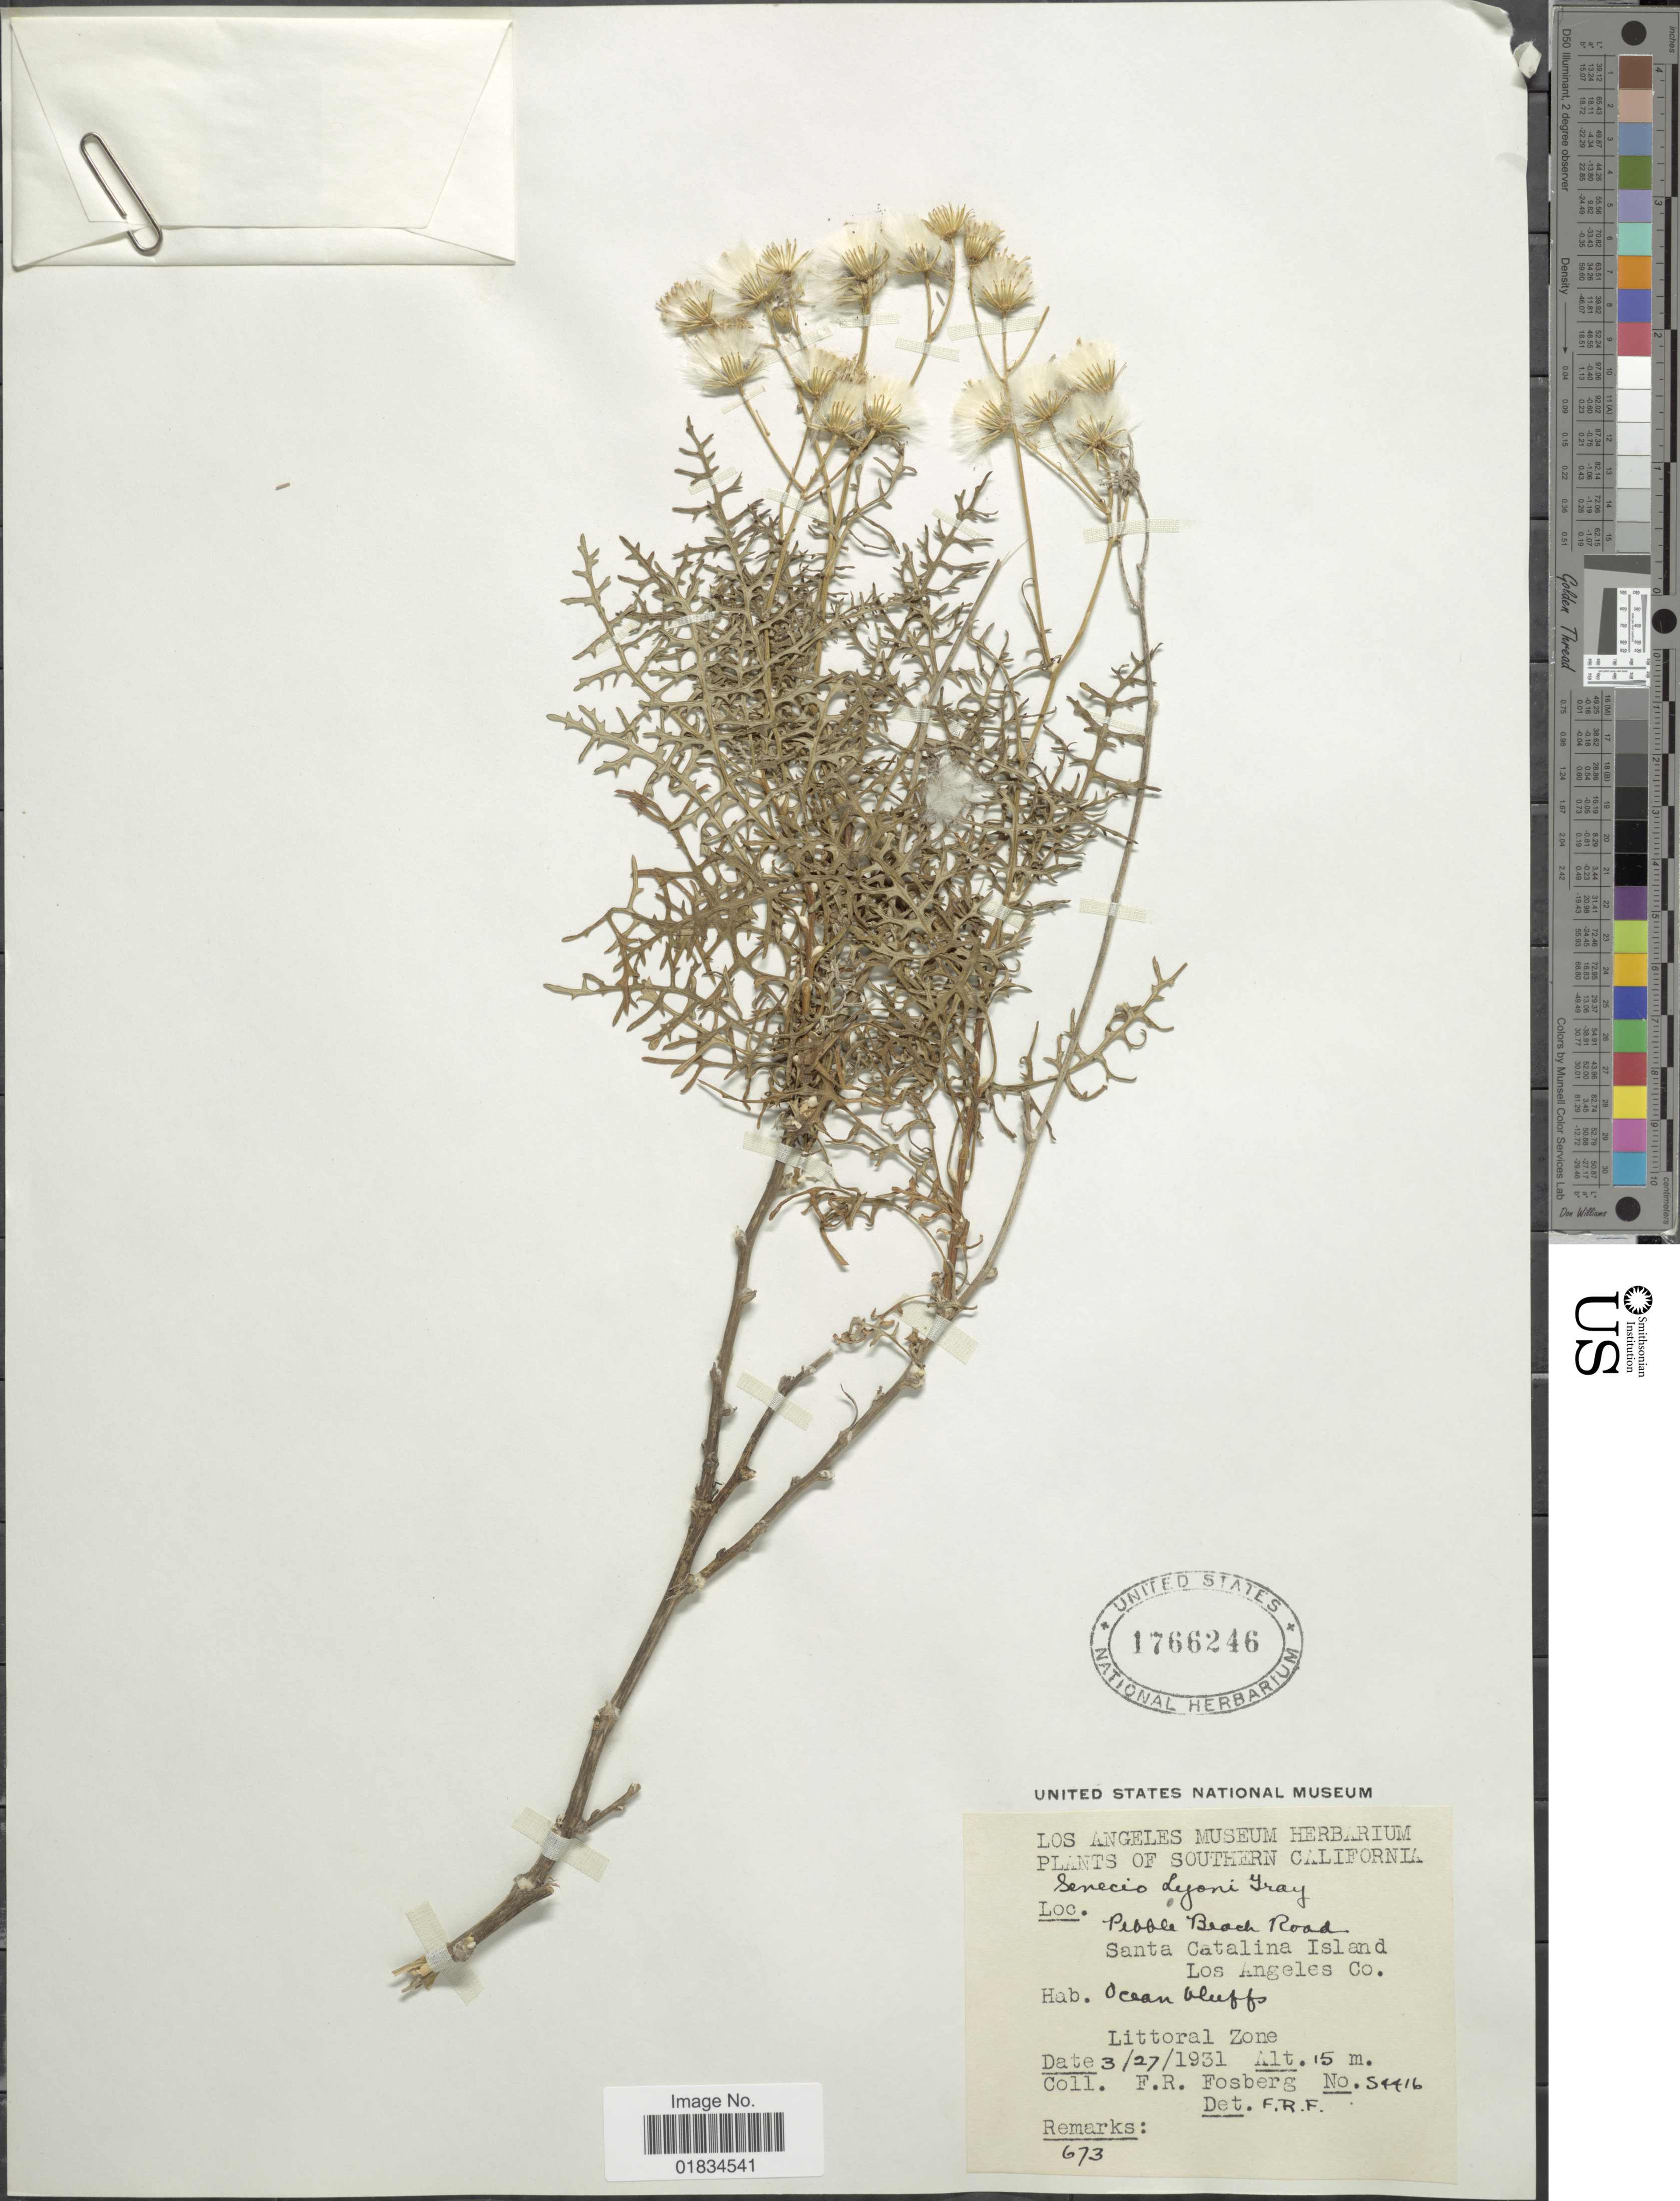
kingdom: Plantae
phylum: Tracheophyta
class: Magnoliopsida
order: Asterales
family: Asteraceae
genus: Senecio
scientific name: Senecio lyonii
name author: A. Gray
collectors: F. R. Fosberg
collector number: S4416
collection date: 1931-03-27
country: United States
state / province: California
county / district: Los Angeles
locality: Southern California, Santa Catalina Island, Los Angeles Co.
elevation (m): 15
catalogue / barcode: US 1766246